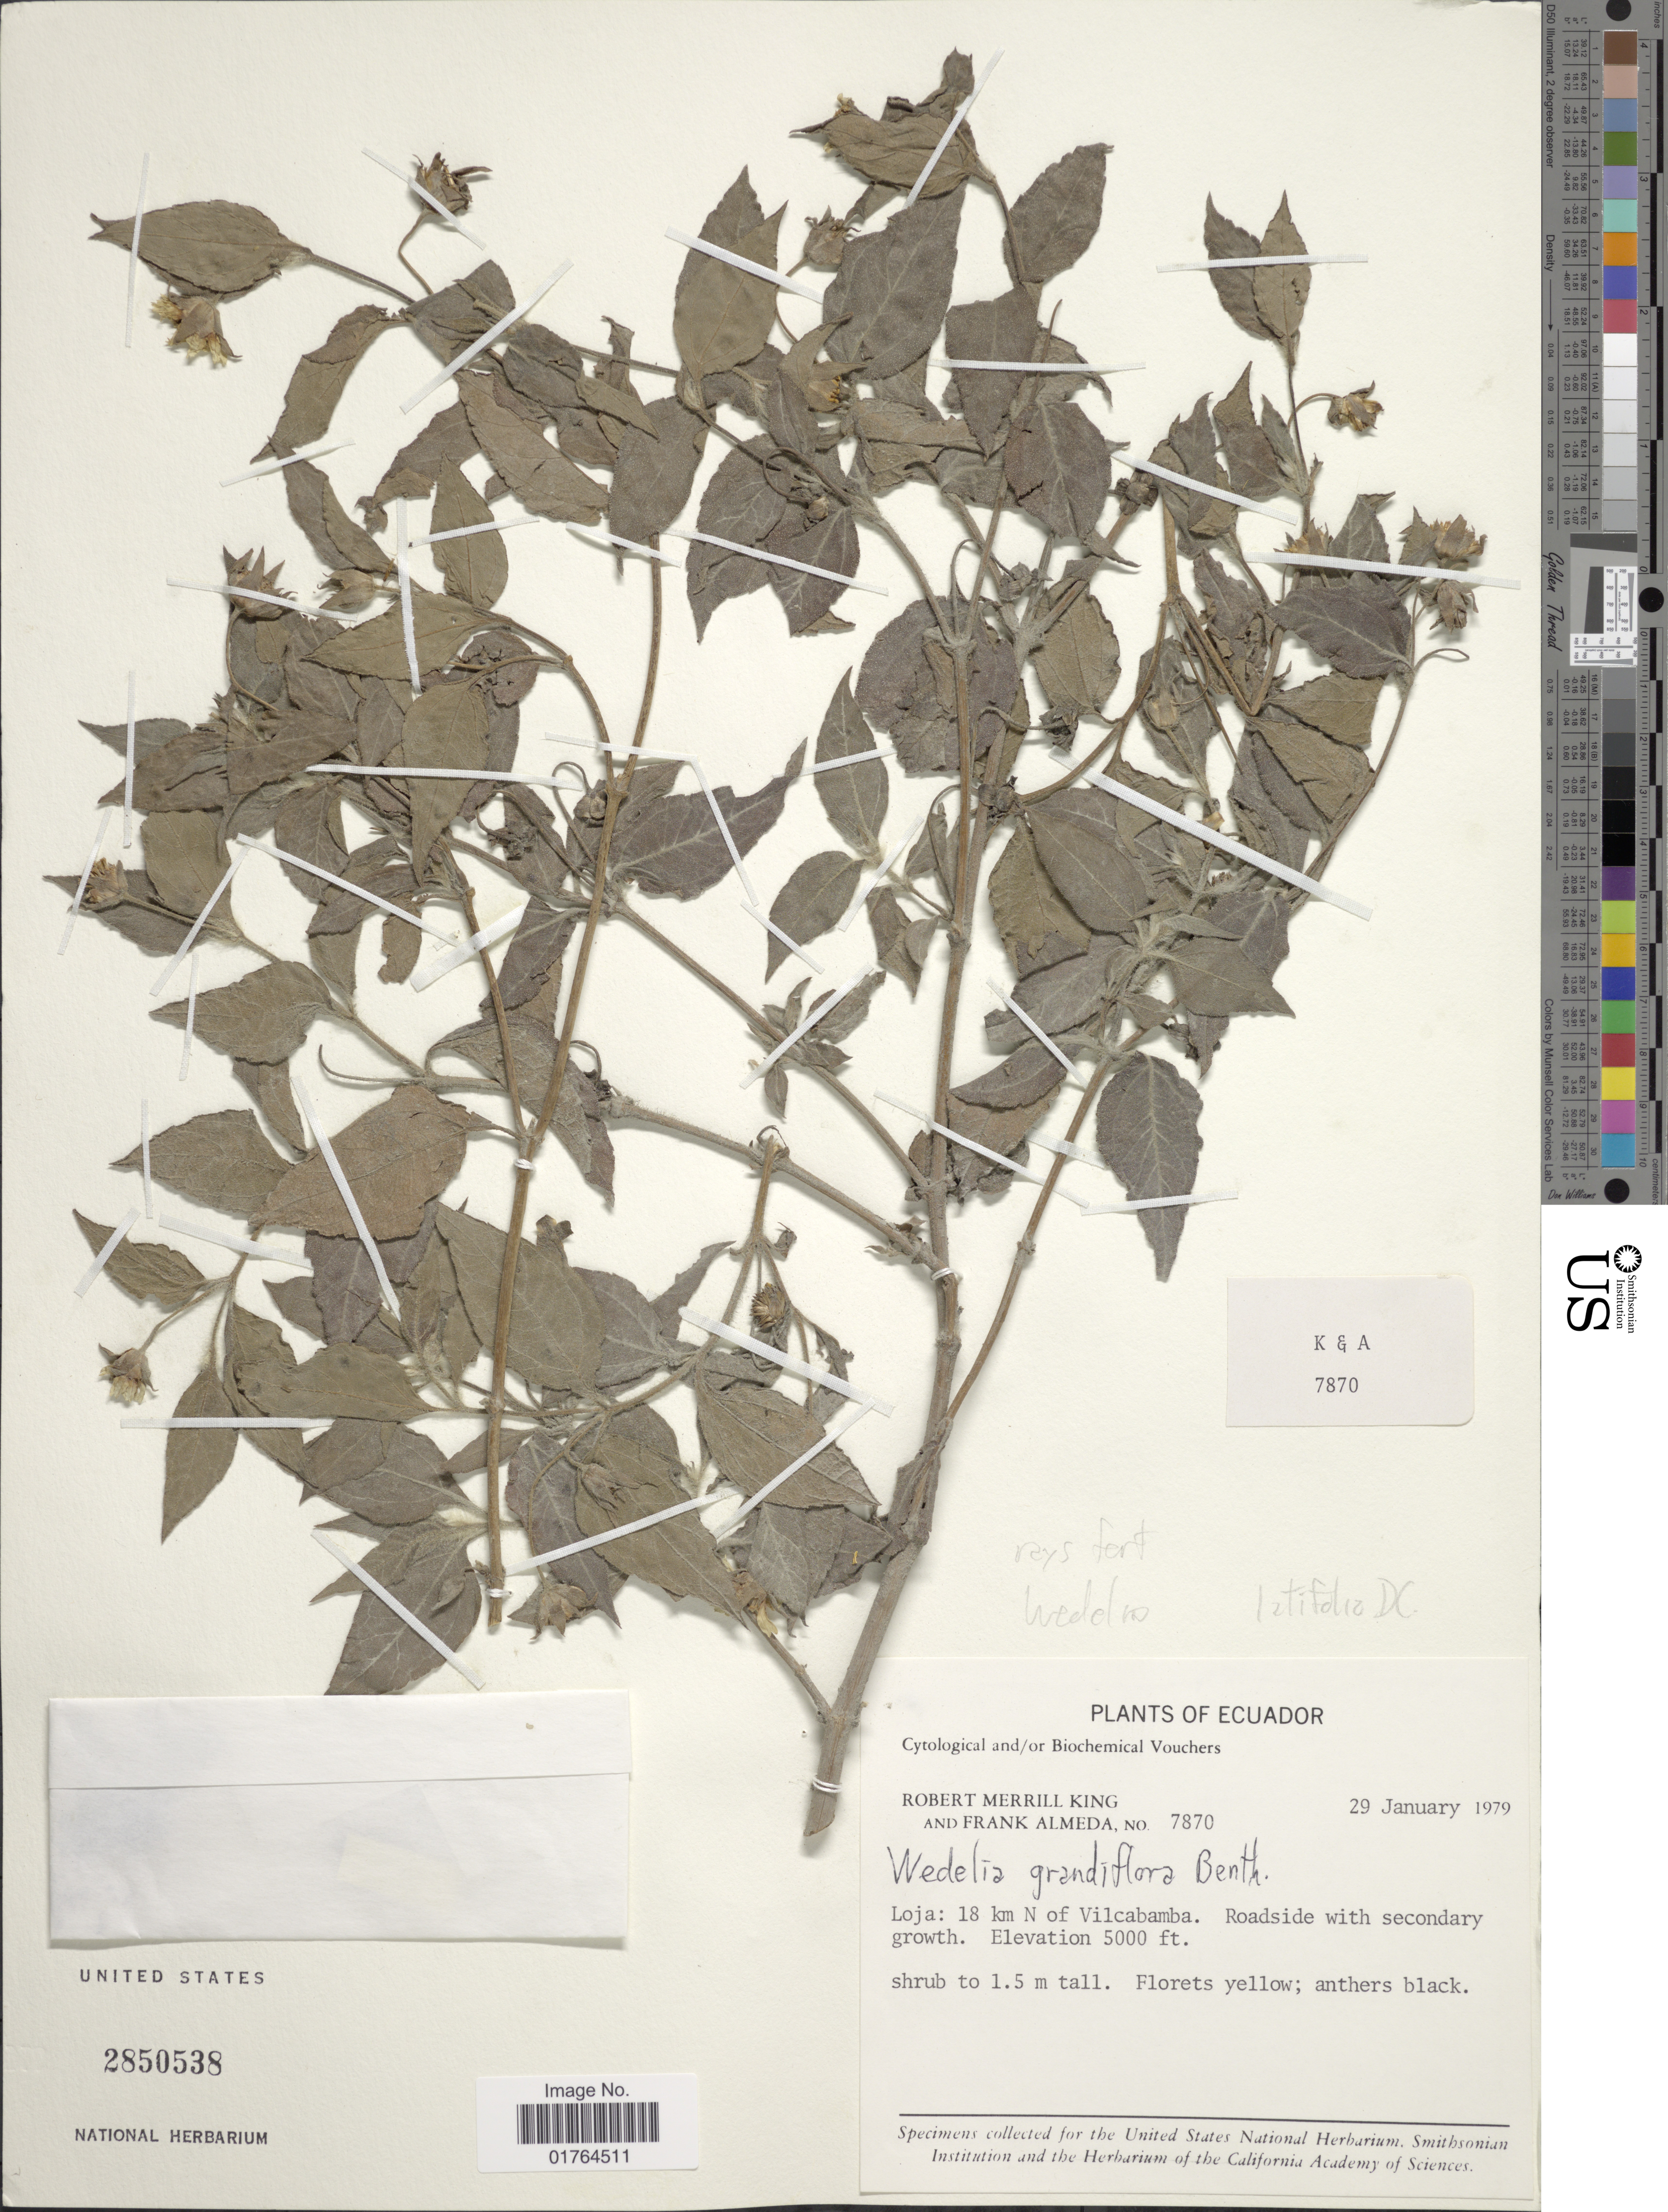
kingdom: Plantae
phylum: Tracheophyta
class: Magnoliopsida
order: Asterales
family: Asteraceae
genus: Wedelia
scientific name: Wedelia grandiflora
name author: Benth.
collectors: R. M. King & F. Almeda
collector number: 7870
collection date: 1979-01-29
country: Ecuador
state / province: Loja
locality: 18 km N of Vilcabamba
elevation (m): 1524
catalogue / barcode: US 2850538